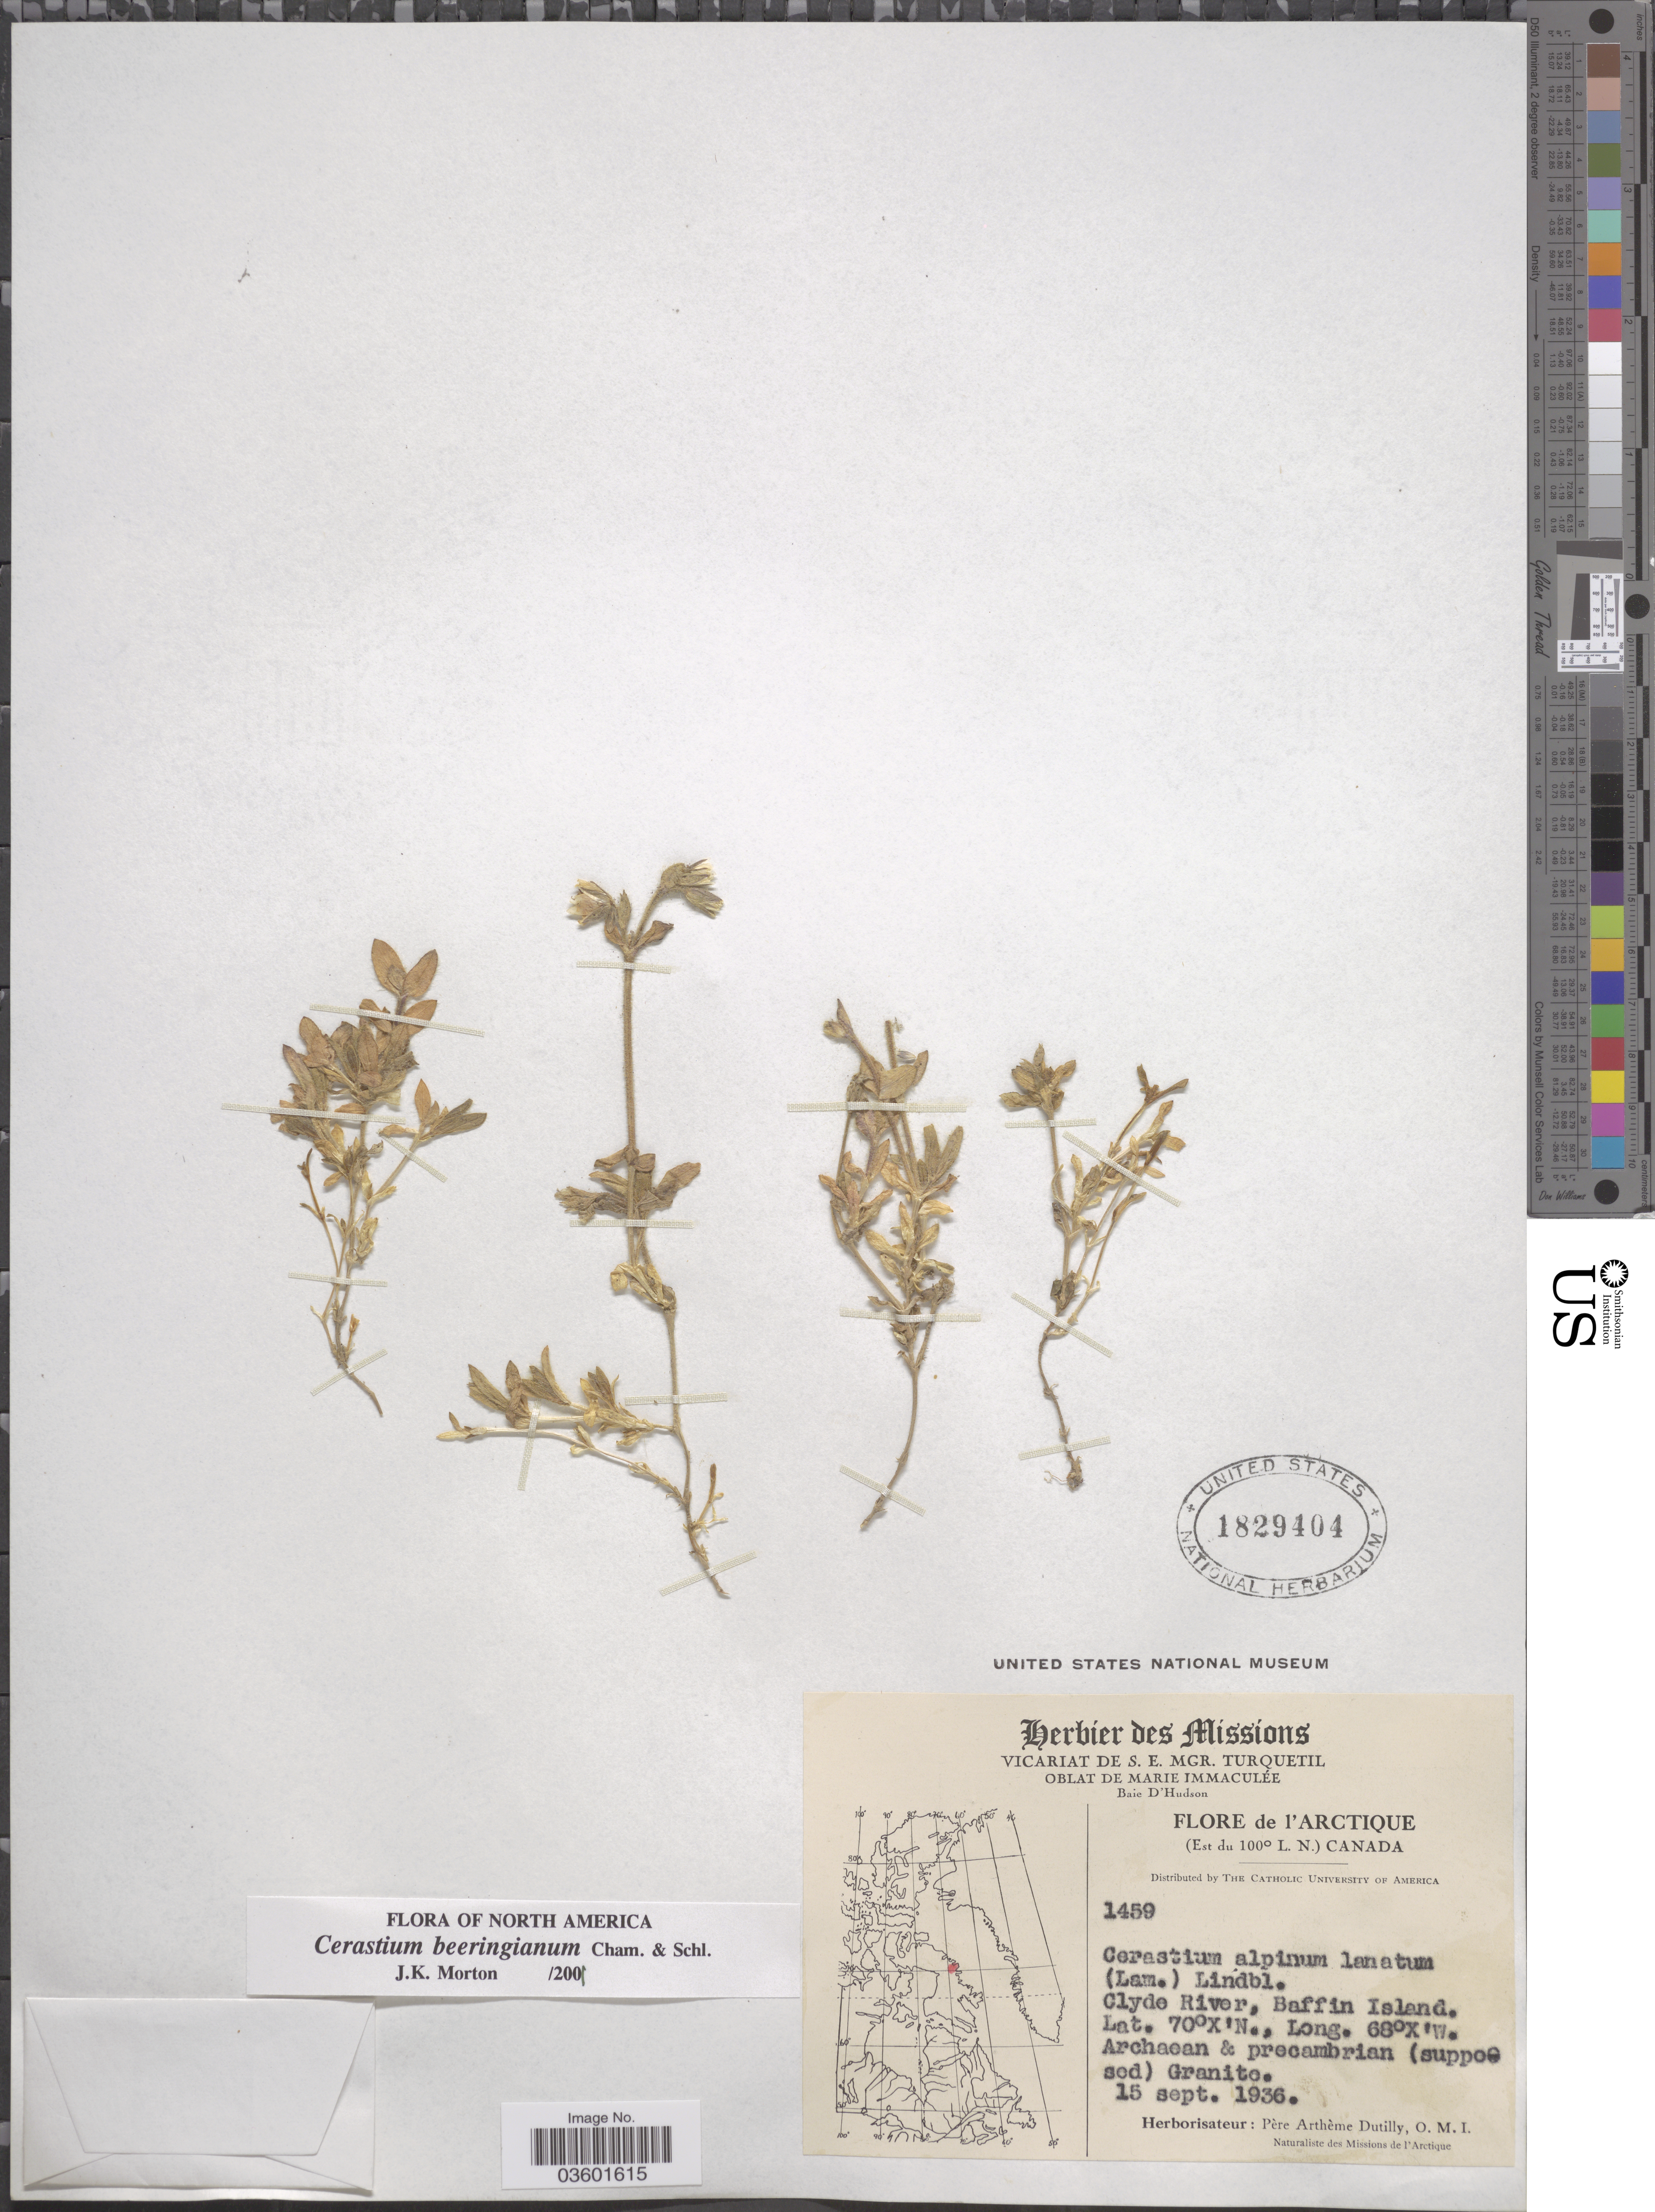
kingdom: Plantae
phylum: Tracheophyta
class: Magnoliopsida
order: Caryophyllales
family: Caryophyllaceae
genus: Cerastium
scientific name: Cerastium beeringianum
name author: Cham. & Schltdl.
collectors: ex Herb. Pêre Arthême Dutilly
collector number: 1459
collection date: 1936-09-15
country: Canada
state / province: Nunavut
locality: Arctique. Clyde River, Baffin Island. Baie d'Hudson (Est du 100º L. N.) [unsure placement]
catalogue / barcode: US 1829404